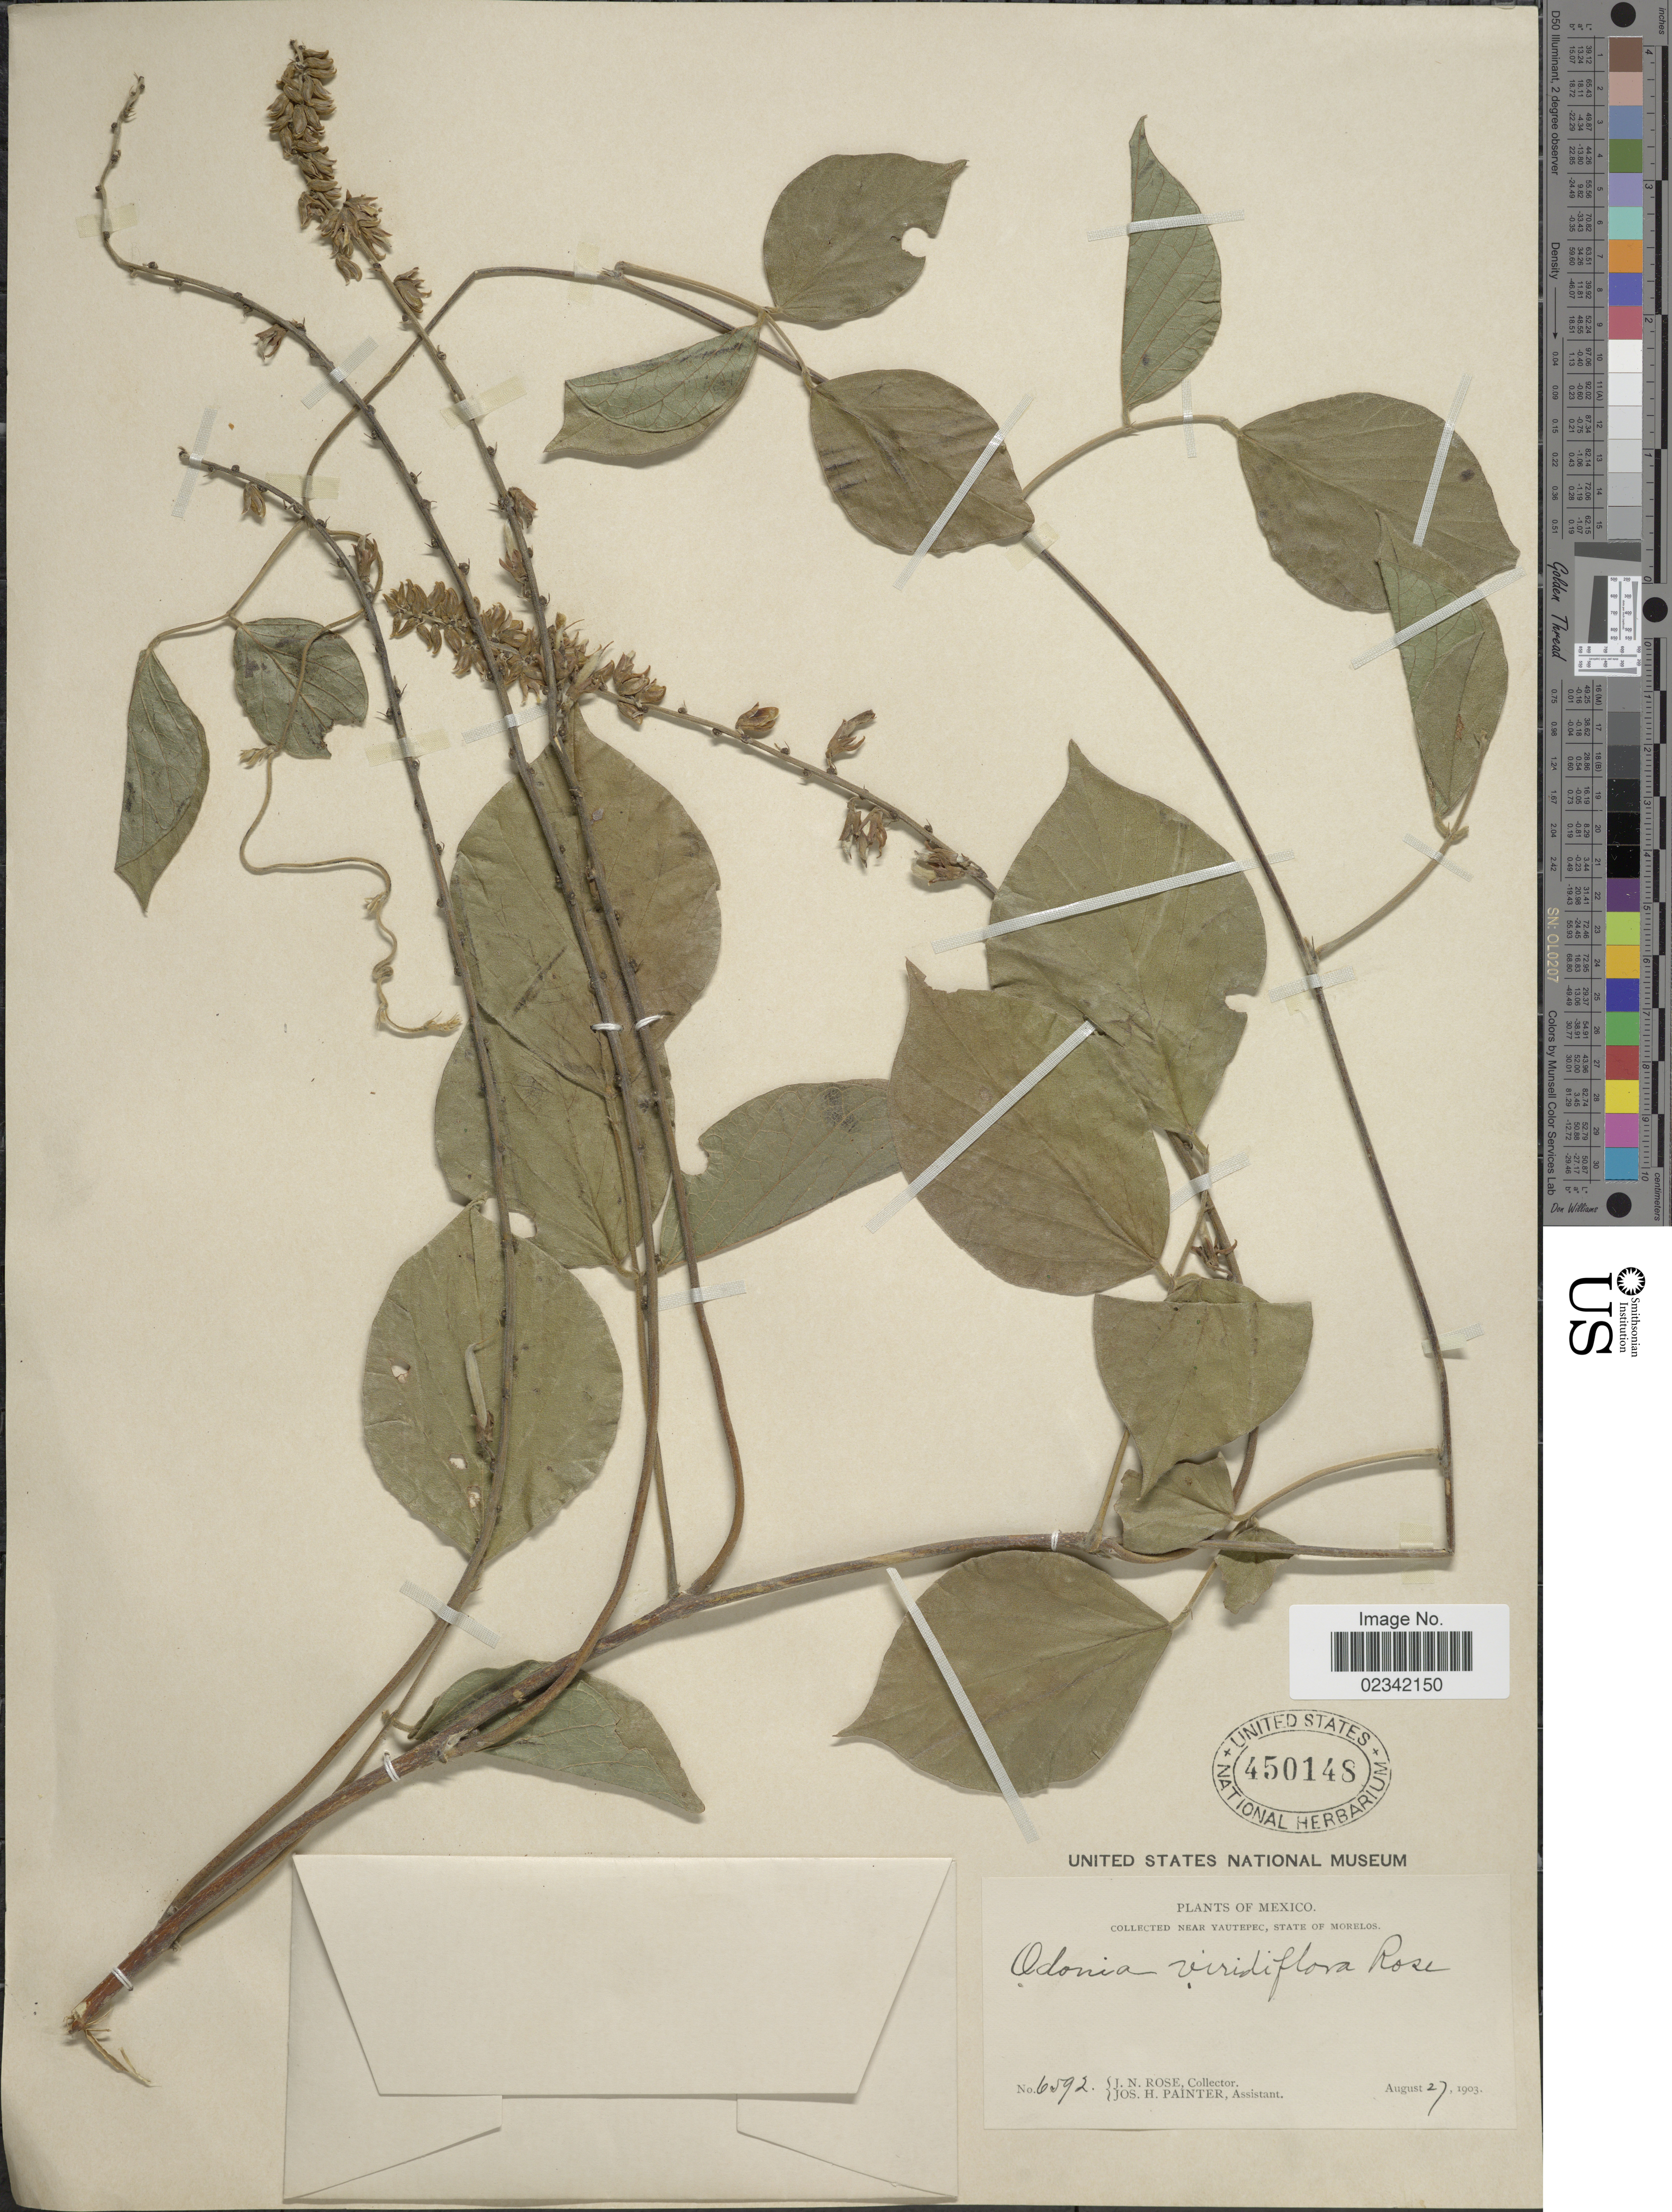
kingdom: Plantae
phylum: Tracheophyta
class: Magnoliopsida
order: Fabales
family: Fabaceae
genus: Lackeya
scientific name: Lackeya viridiflora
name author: (Rose) L.P. Queiroz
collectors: J. N. Rose & J. H. Painter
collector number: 6592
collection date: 1903-08-27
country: Mexico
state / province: Morelos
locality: Near Yautepec, State of Morelos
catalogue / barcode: US 450148